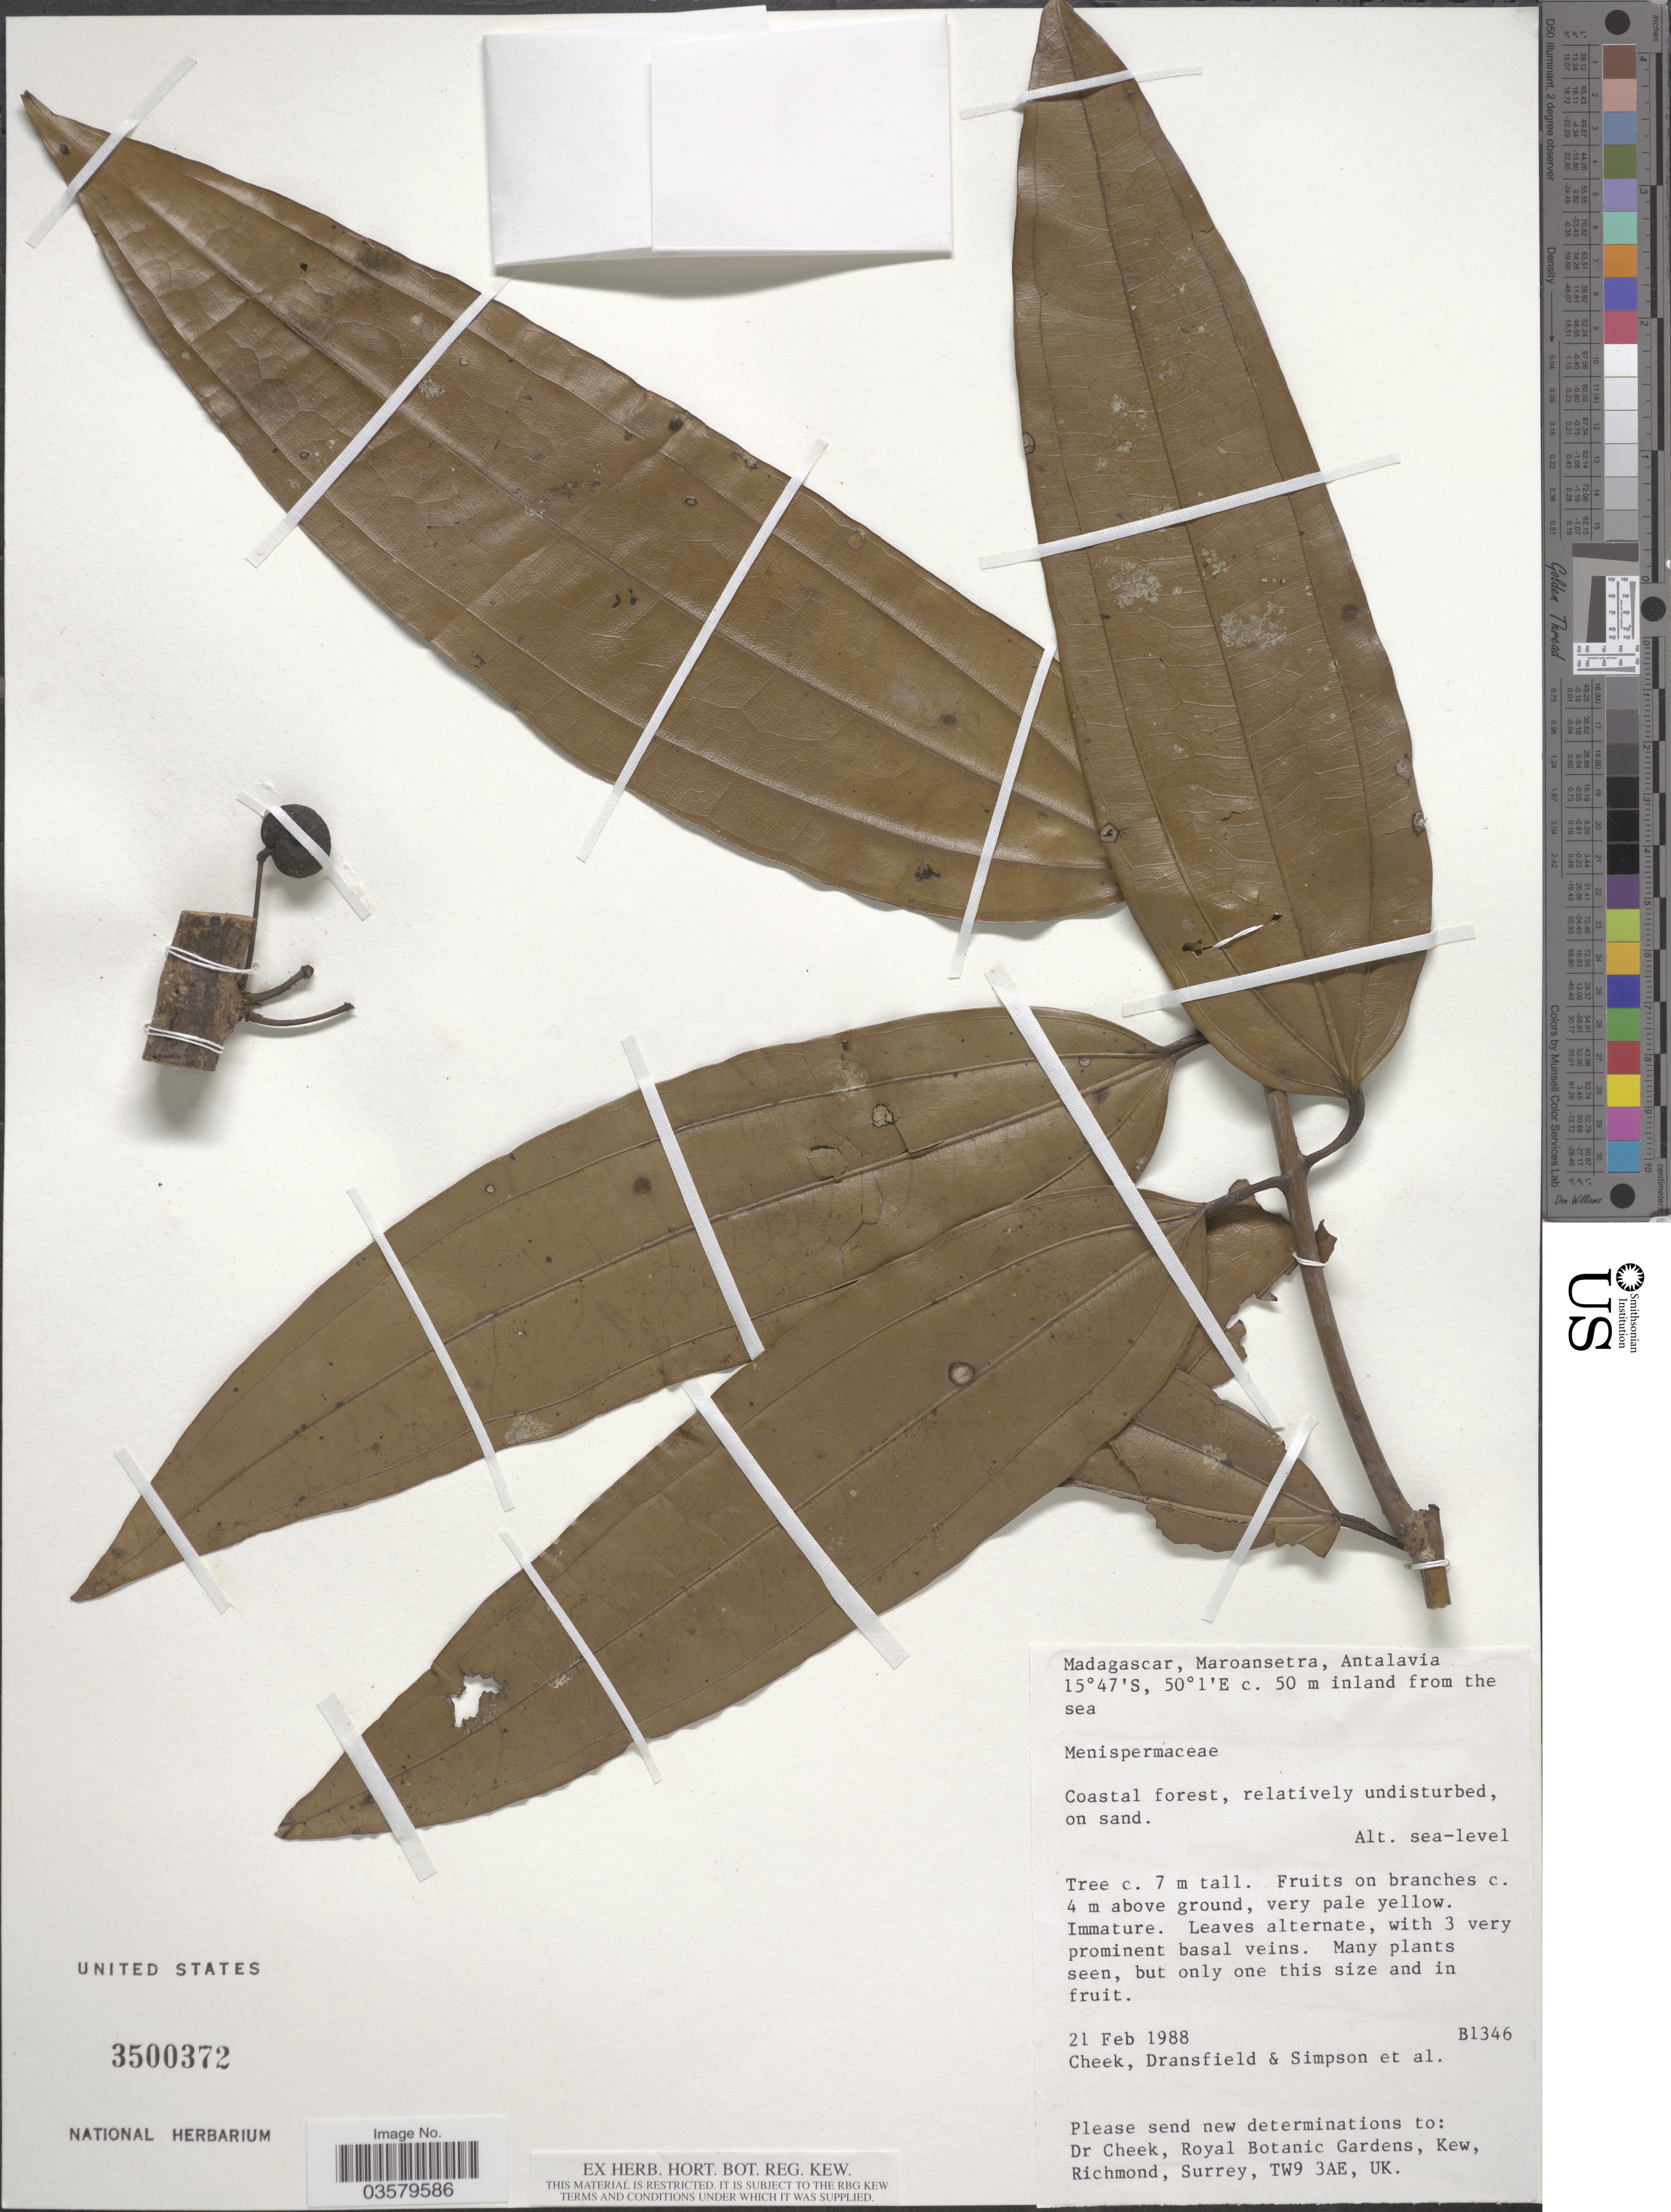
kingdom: Plantae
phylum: Tracheophyta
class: Magnoliopsida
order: Ranunculales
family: Menispermaceae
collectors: -. Cheek, Dransfield, Simpson, -- & et al.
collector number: B1346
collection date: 1988-02-21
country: Madagascar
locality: Maroansetra, Antalavia.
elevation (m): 50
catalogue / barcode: US 3500372